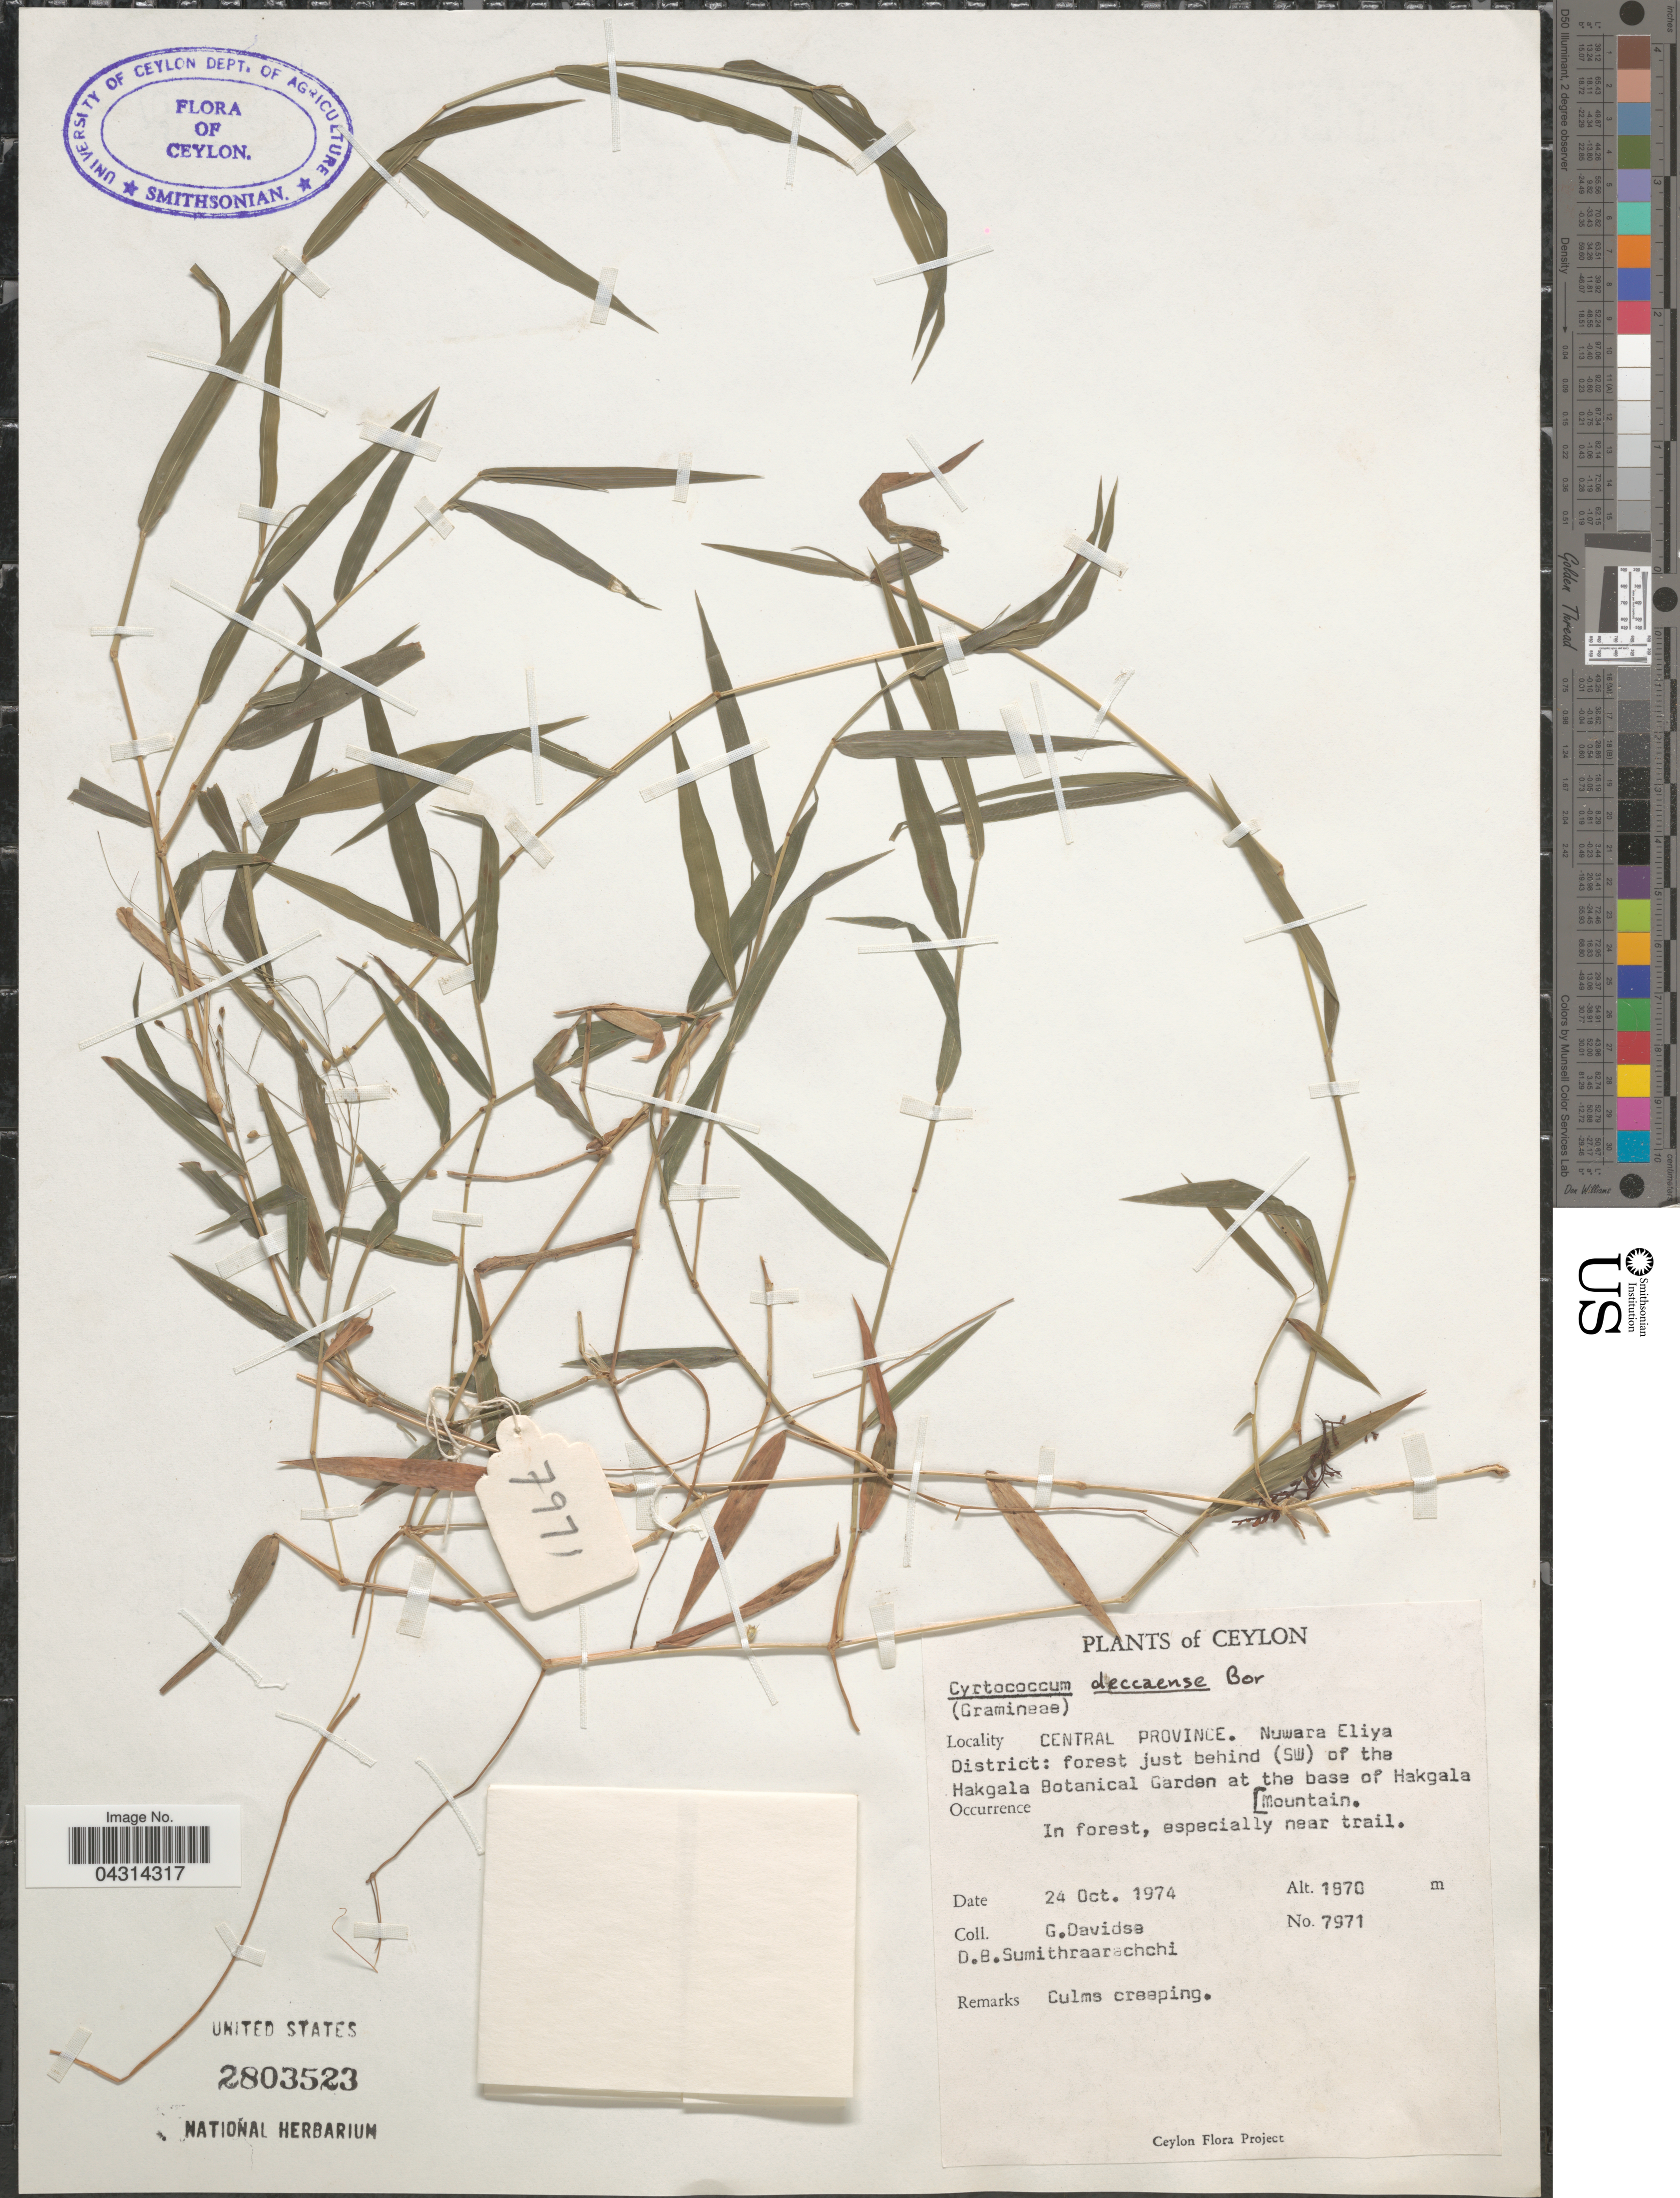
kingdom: Plantae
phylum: Tracheophyta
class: Liliopsida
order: Poales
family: Poaceae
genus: Cyrtococcum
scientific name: Cyrtococcum deccanense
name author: Bor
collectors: G. Davidse & D. B. Sumithraarachchi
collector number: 7971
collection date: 1974-10-24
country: Sri Lanka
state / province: Central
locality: Ceylon. Nuwara Eliya District: forest just behind (SW) of the Hakgala Botancial Garden at the base of Hakgala Mountain.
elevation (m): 1870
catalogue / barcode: US 2803523